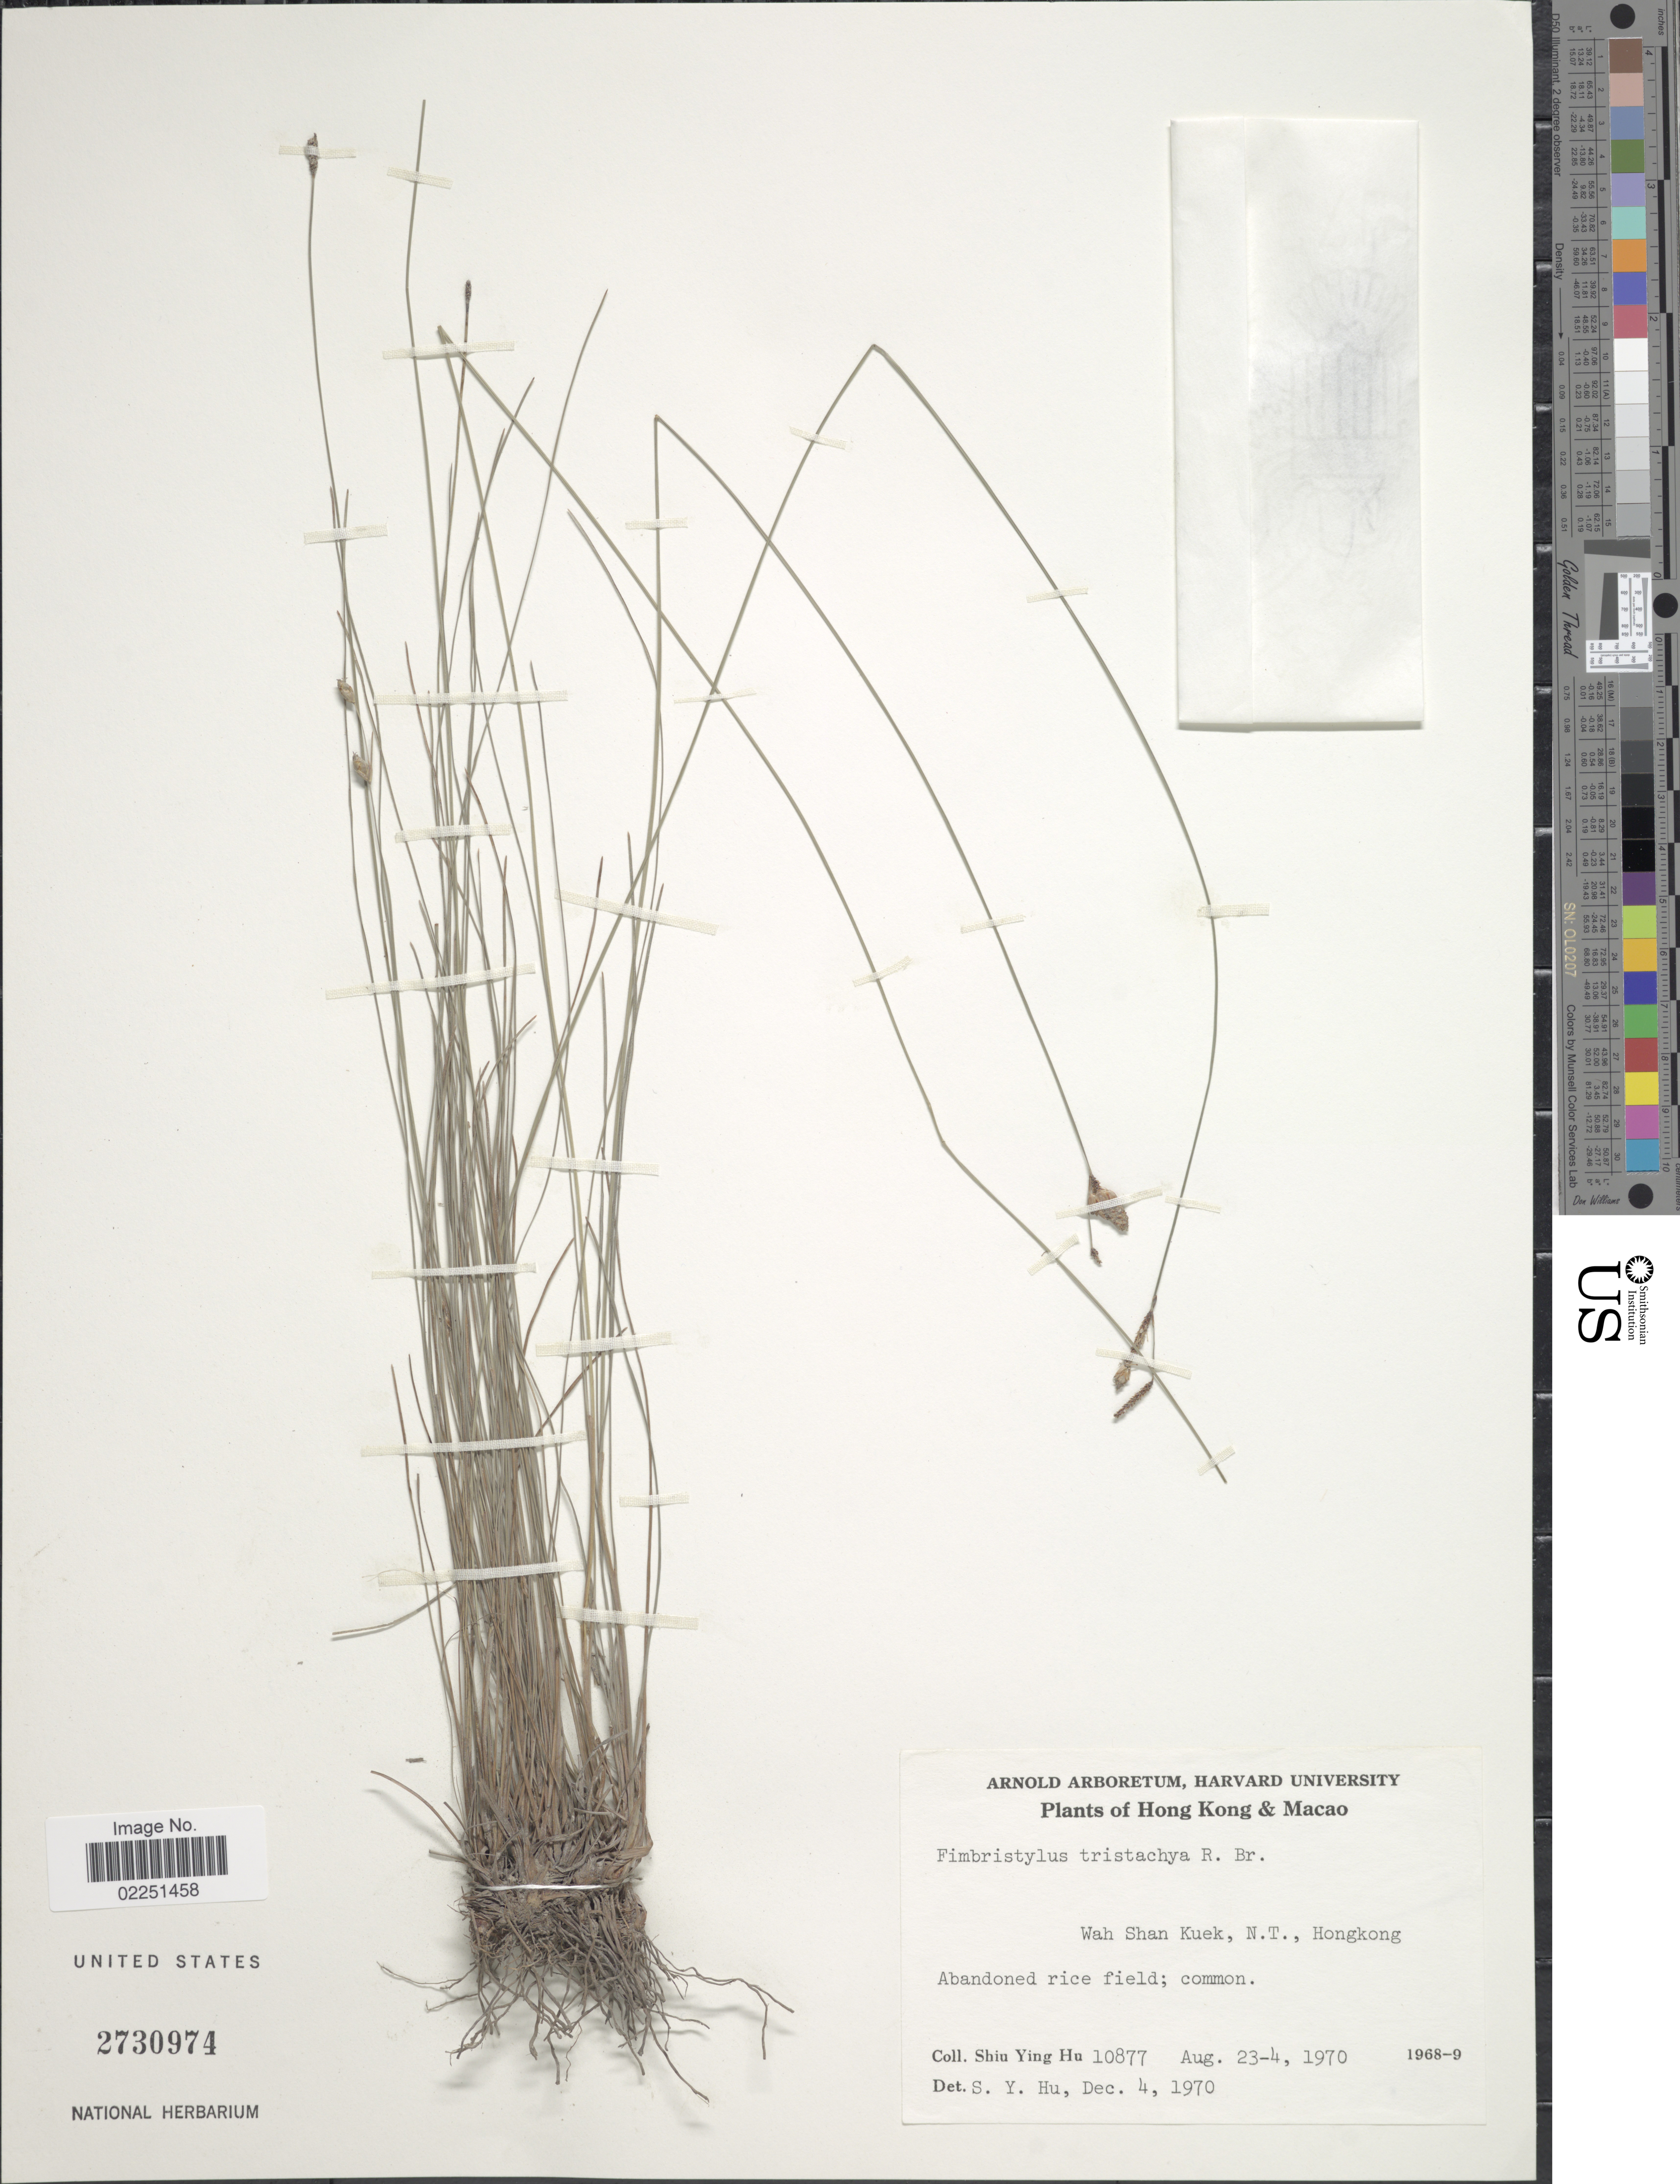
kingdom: Plantae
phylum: Tracheophyta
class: Liliopsida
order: Poales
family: Cyperaceae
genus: Fimbristylis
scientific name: Fimbristylis tristachya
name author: R. Br.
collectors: S. Y. Hu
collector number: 10877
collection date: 1970-08-04/1970-08-23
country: China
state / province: Hong Kong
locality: Macao. Wah Shan Kuek, N.T.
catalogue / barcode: US 2730974